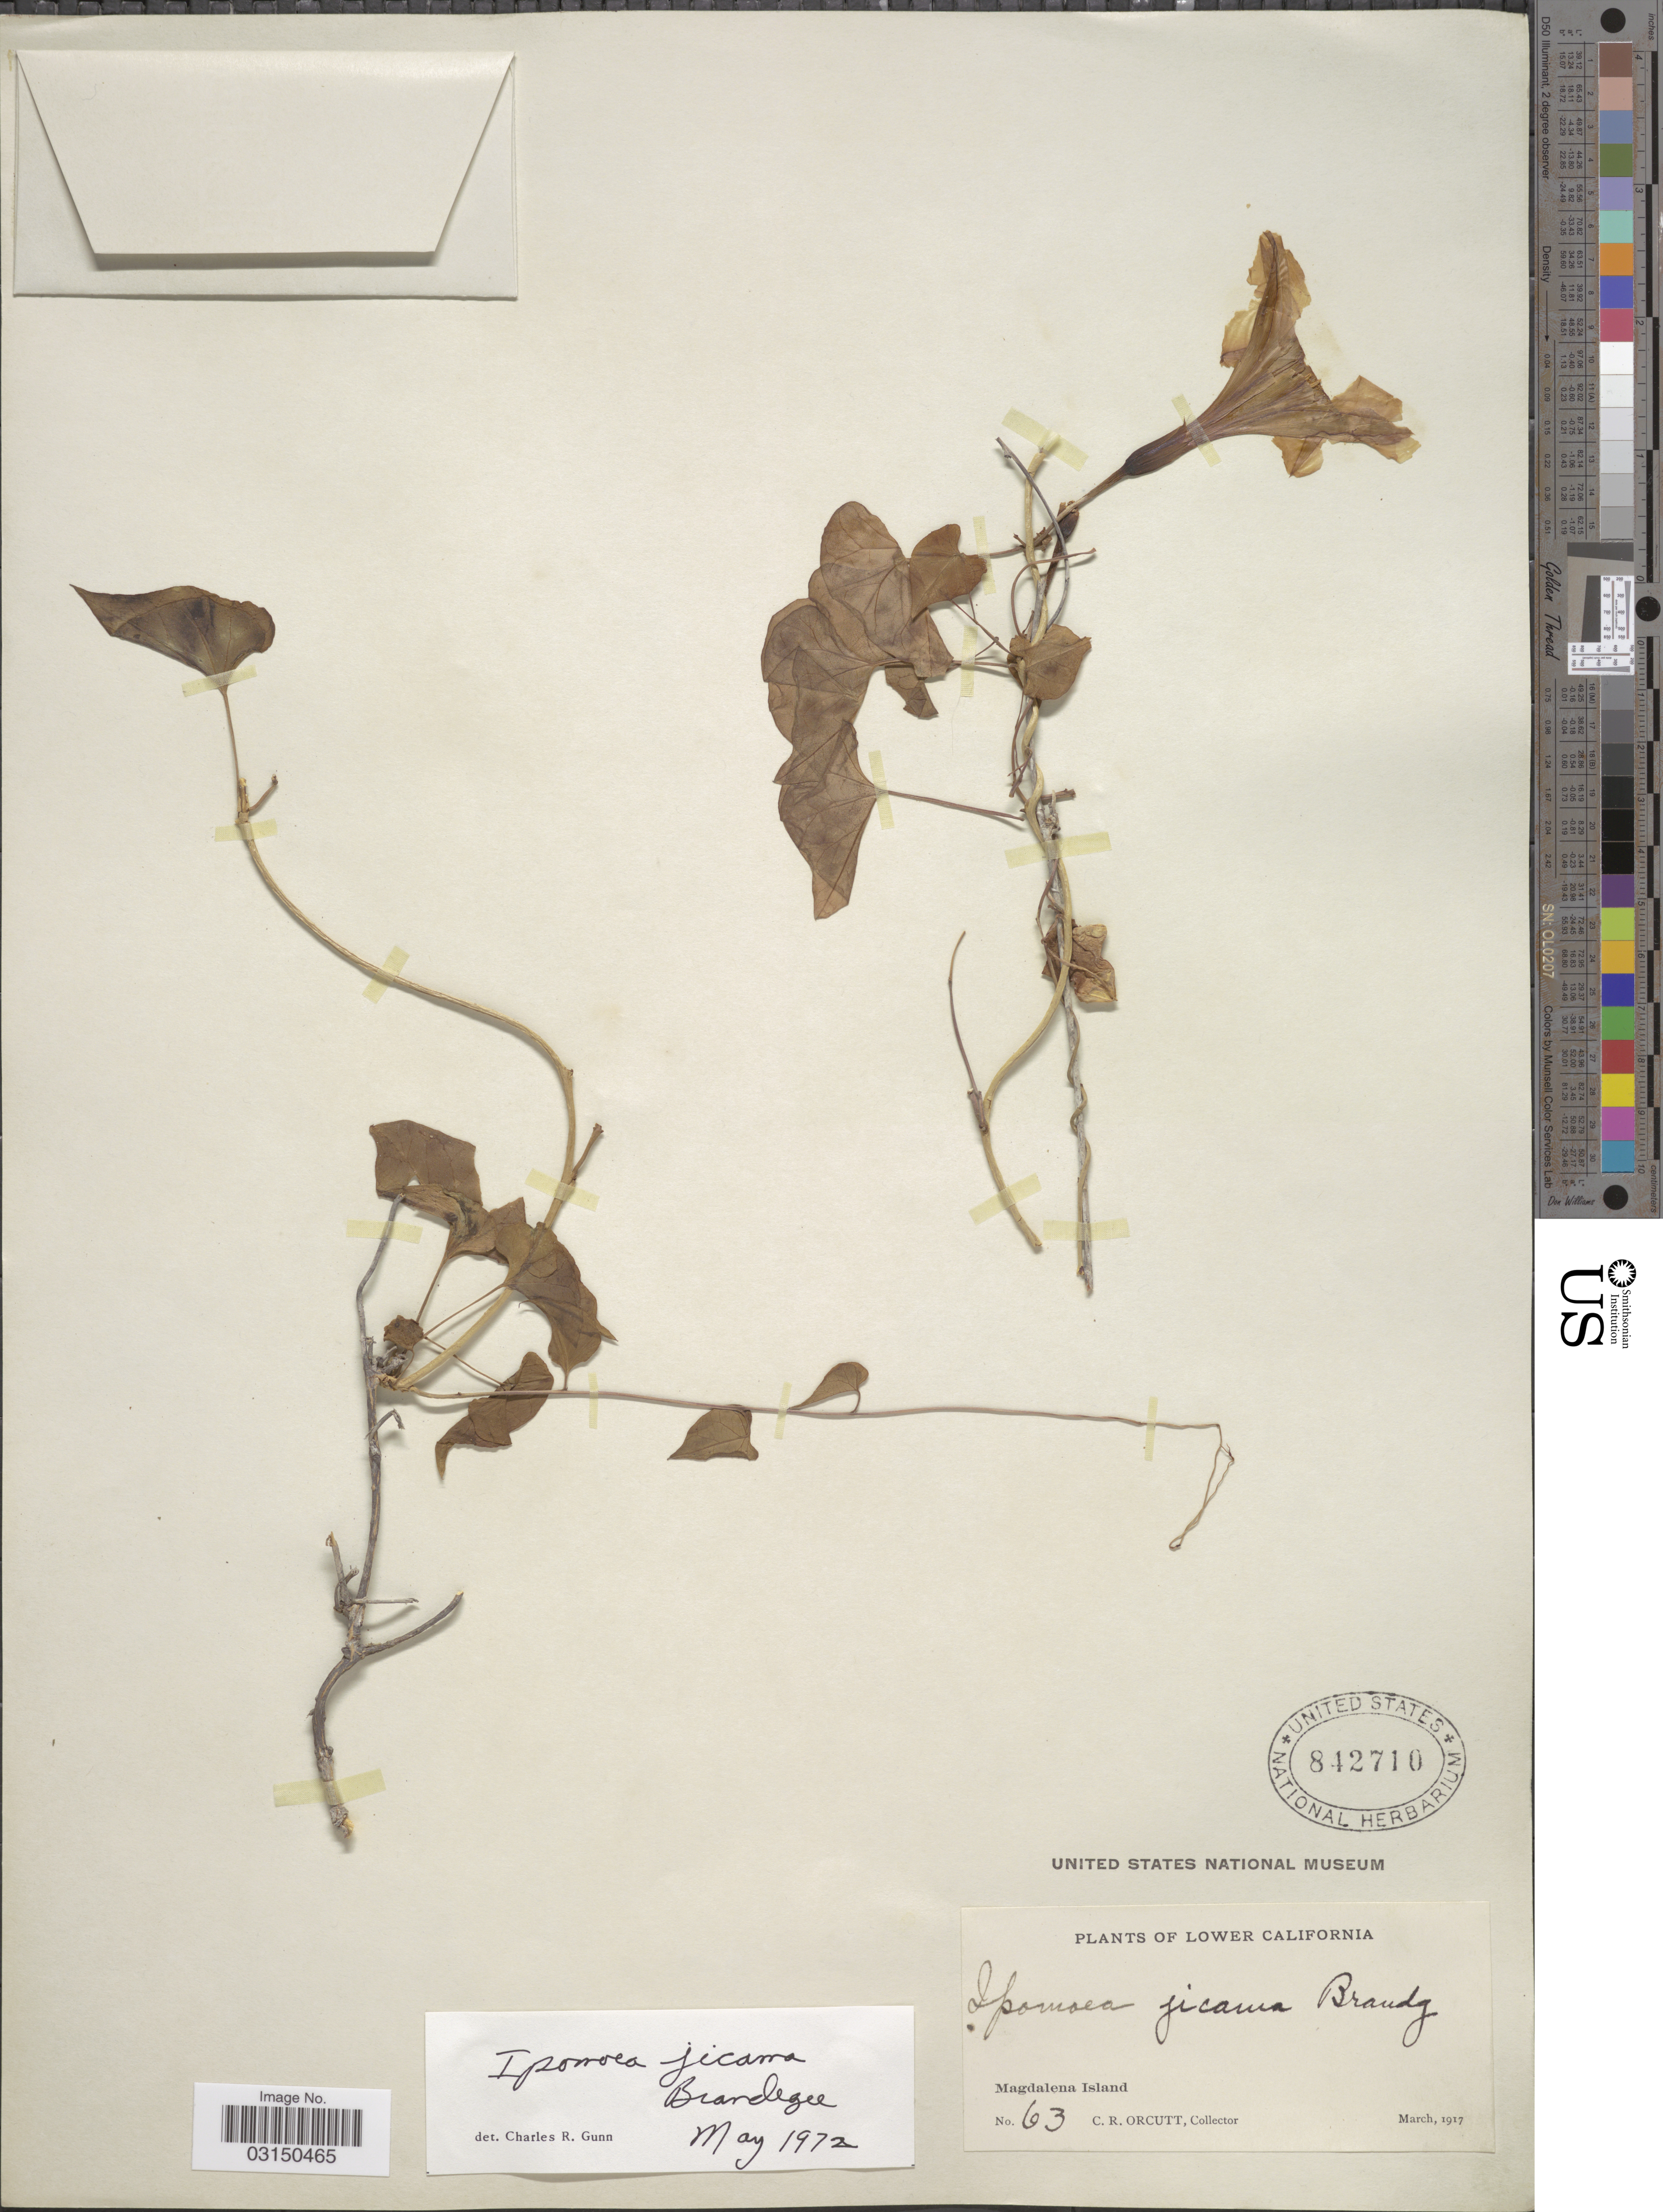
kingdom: Plantae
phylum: Tracheophyta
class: Magnoliopsida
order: Solanales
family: Convolvulaceae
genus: Ipomoea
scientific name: Ipomoea jicama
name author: Brandegee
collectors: C. R. Orcutt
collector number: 63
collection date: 1917-03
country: Mexico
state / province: Baja California Sur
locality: Lower California. Magdalena Island.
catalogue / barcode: US 842710